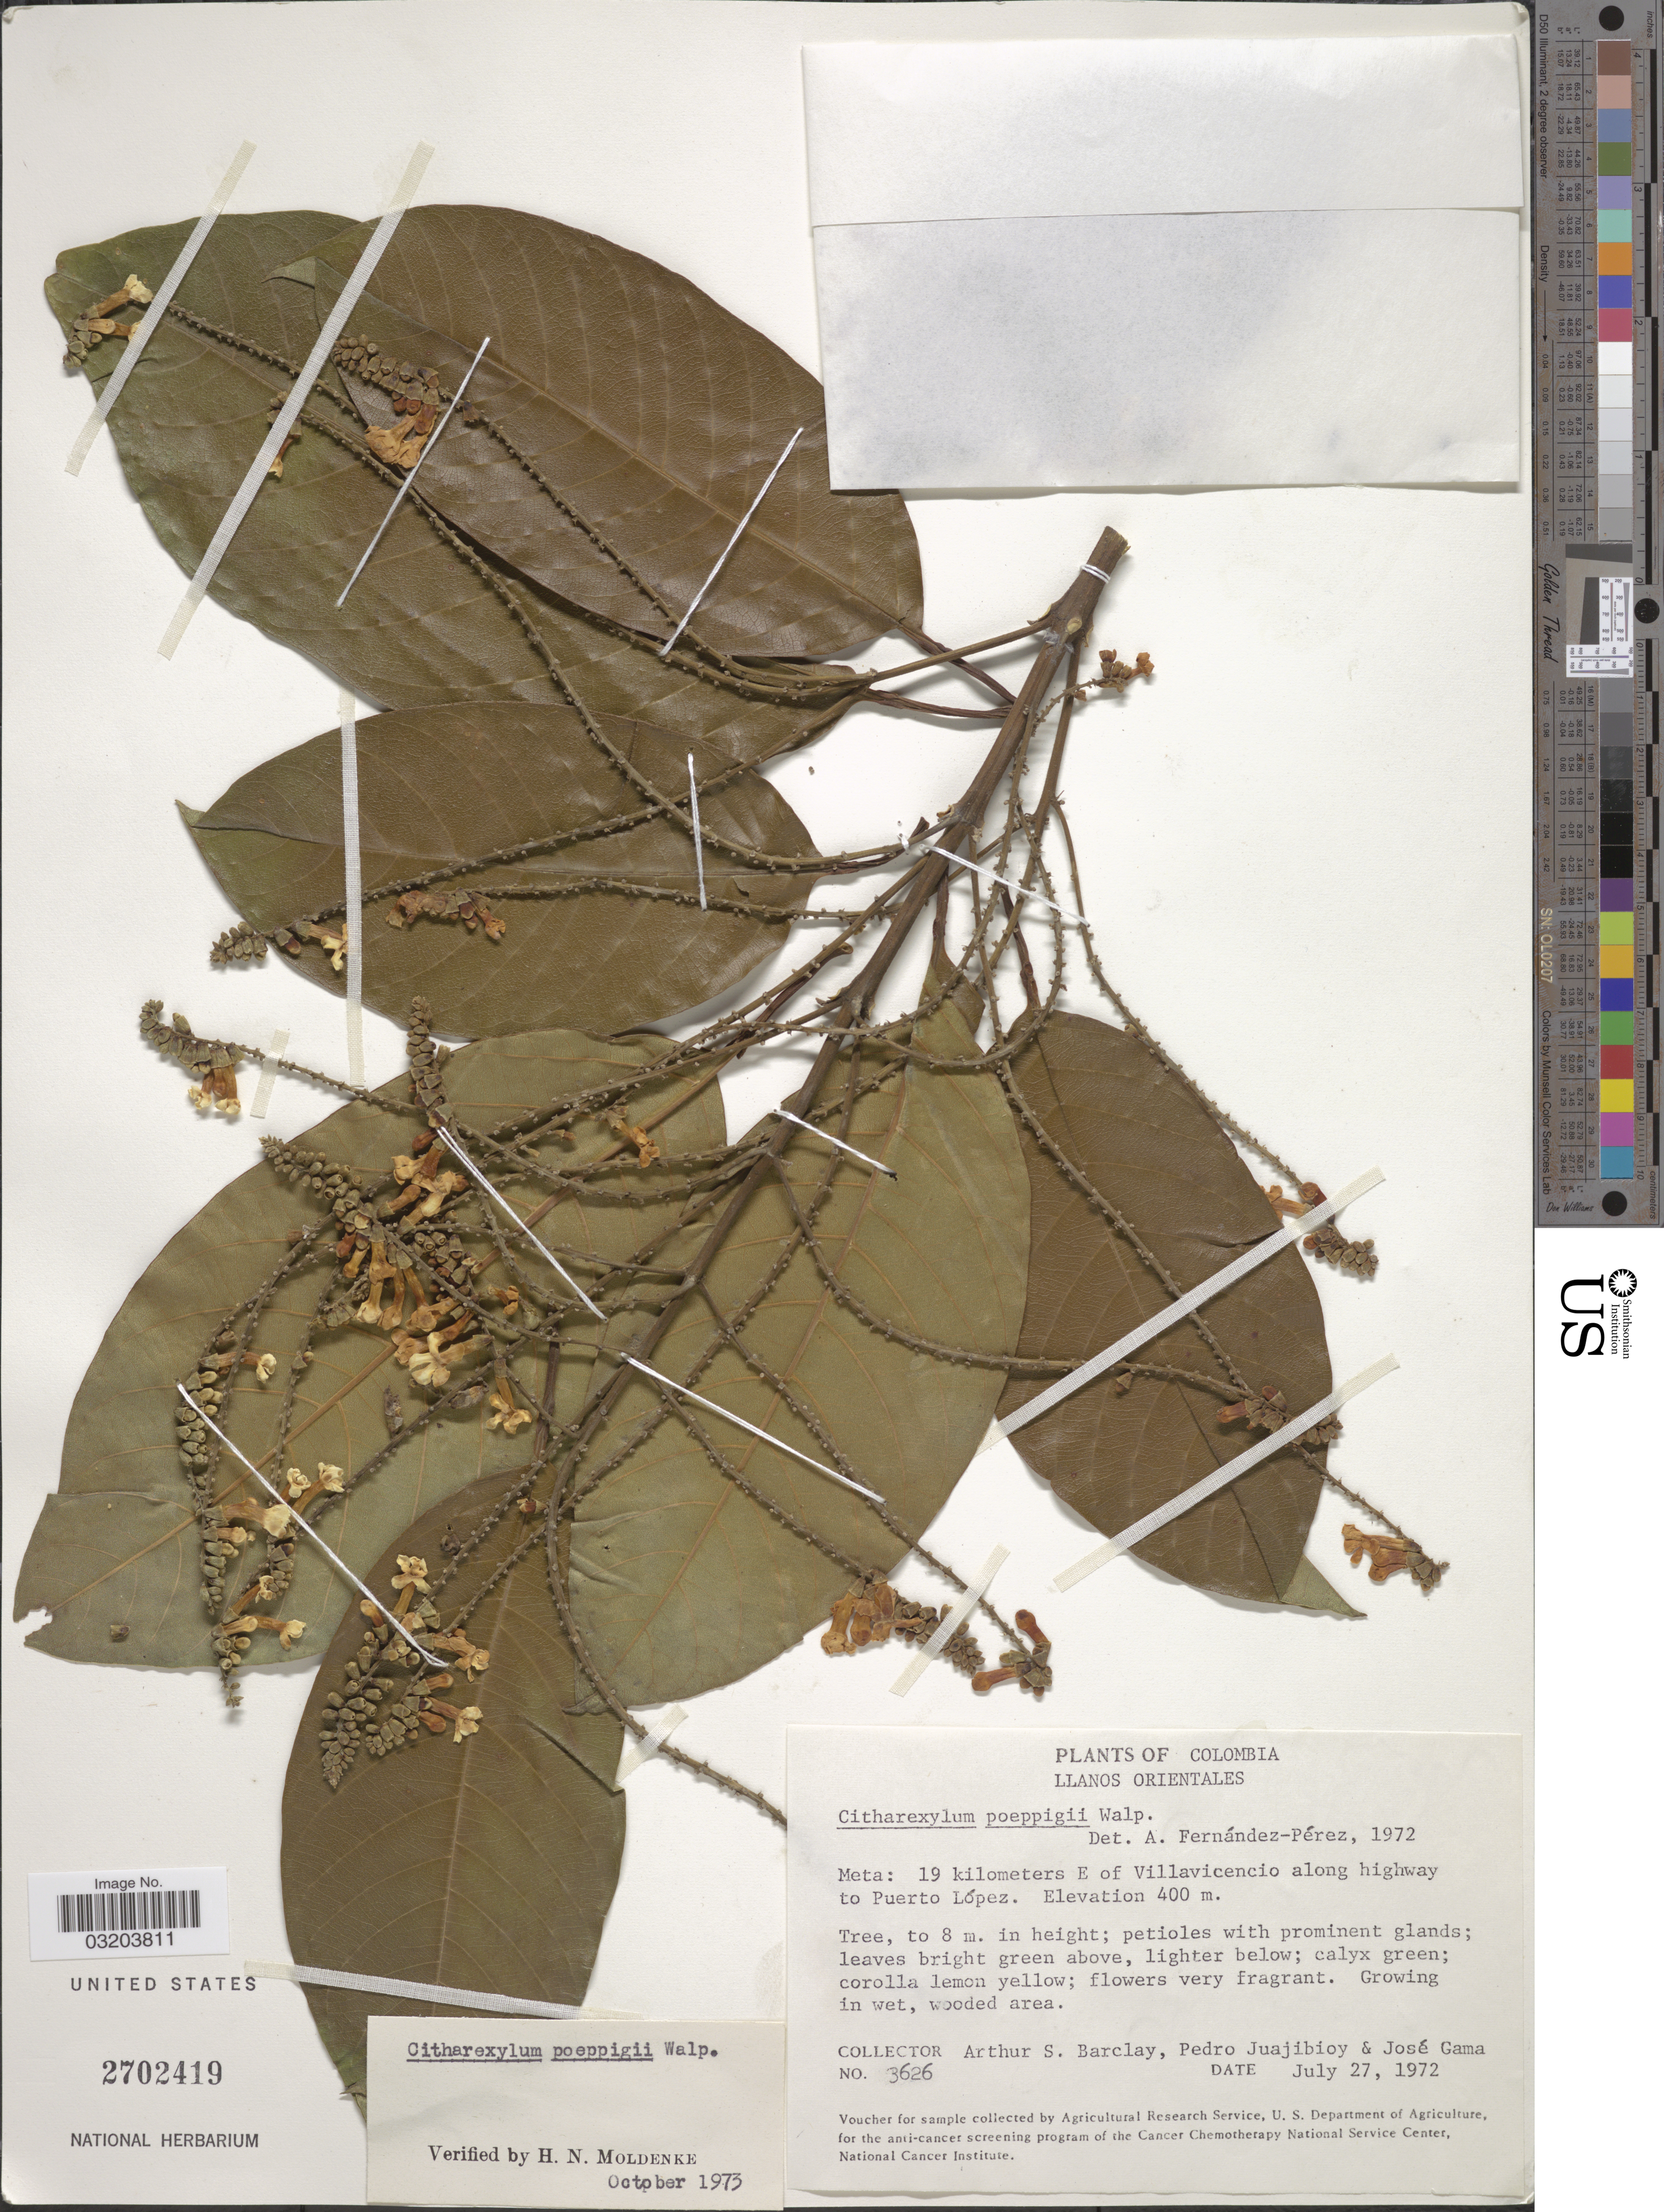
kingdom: Plantae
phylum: Tracheophyta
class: Magnoliopsida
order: Lamiales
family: Verbenaceae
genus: Citharexylum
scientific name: Citharexylum poeppigii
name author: Walp.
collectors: A. S. Barclay, P. Juajibioy & J. Gama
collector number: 3626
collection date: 1972-07-27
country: Colombia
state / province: Meta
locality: Llanos Orientales. 19 kilometers E of Villavicencio along highway to Puerto López.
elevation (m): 400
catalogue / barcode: US 2702419